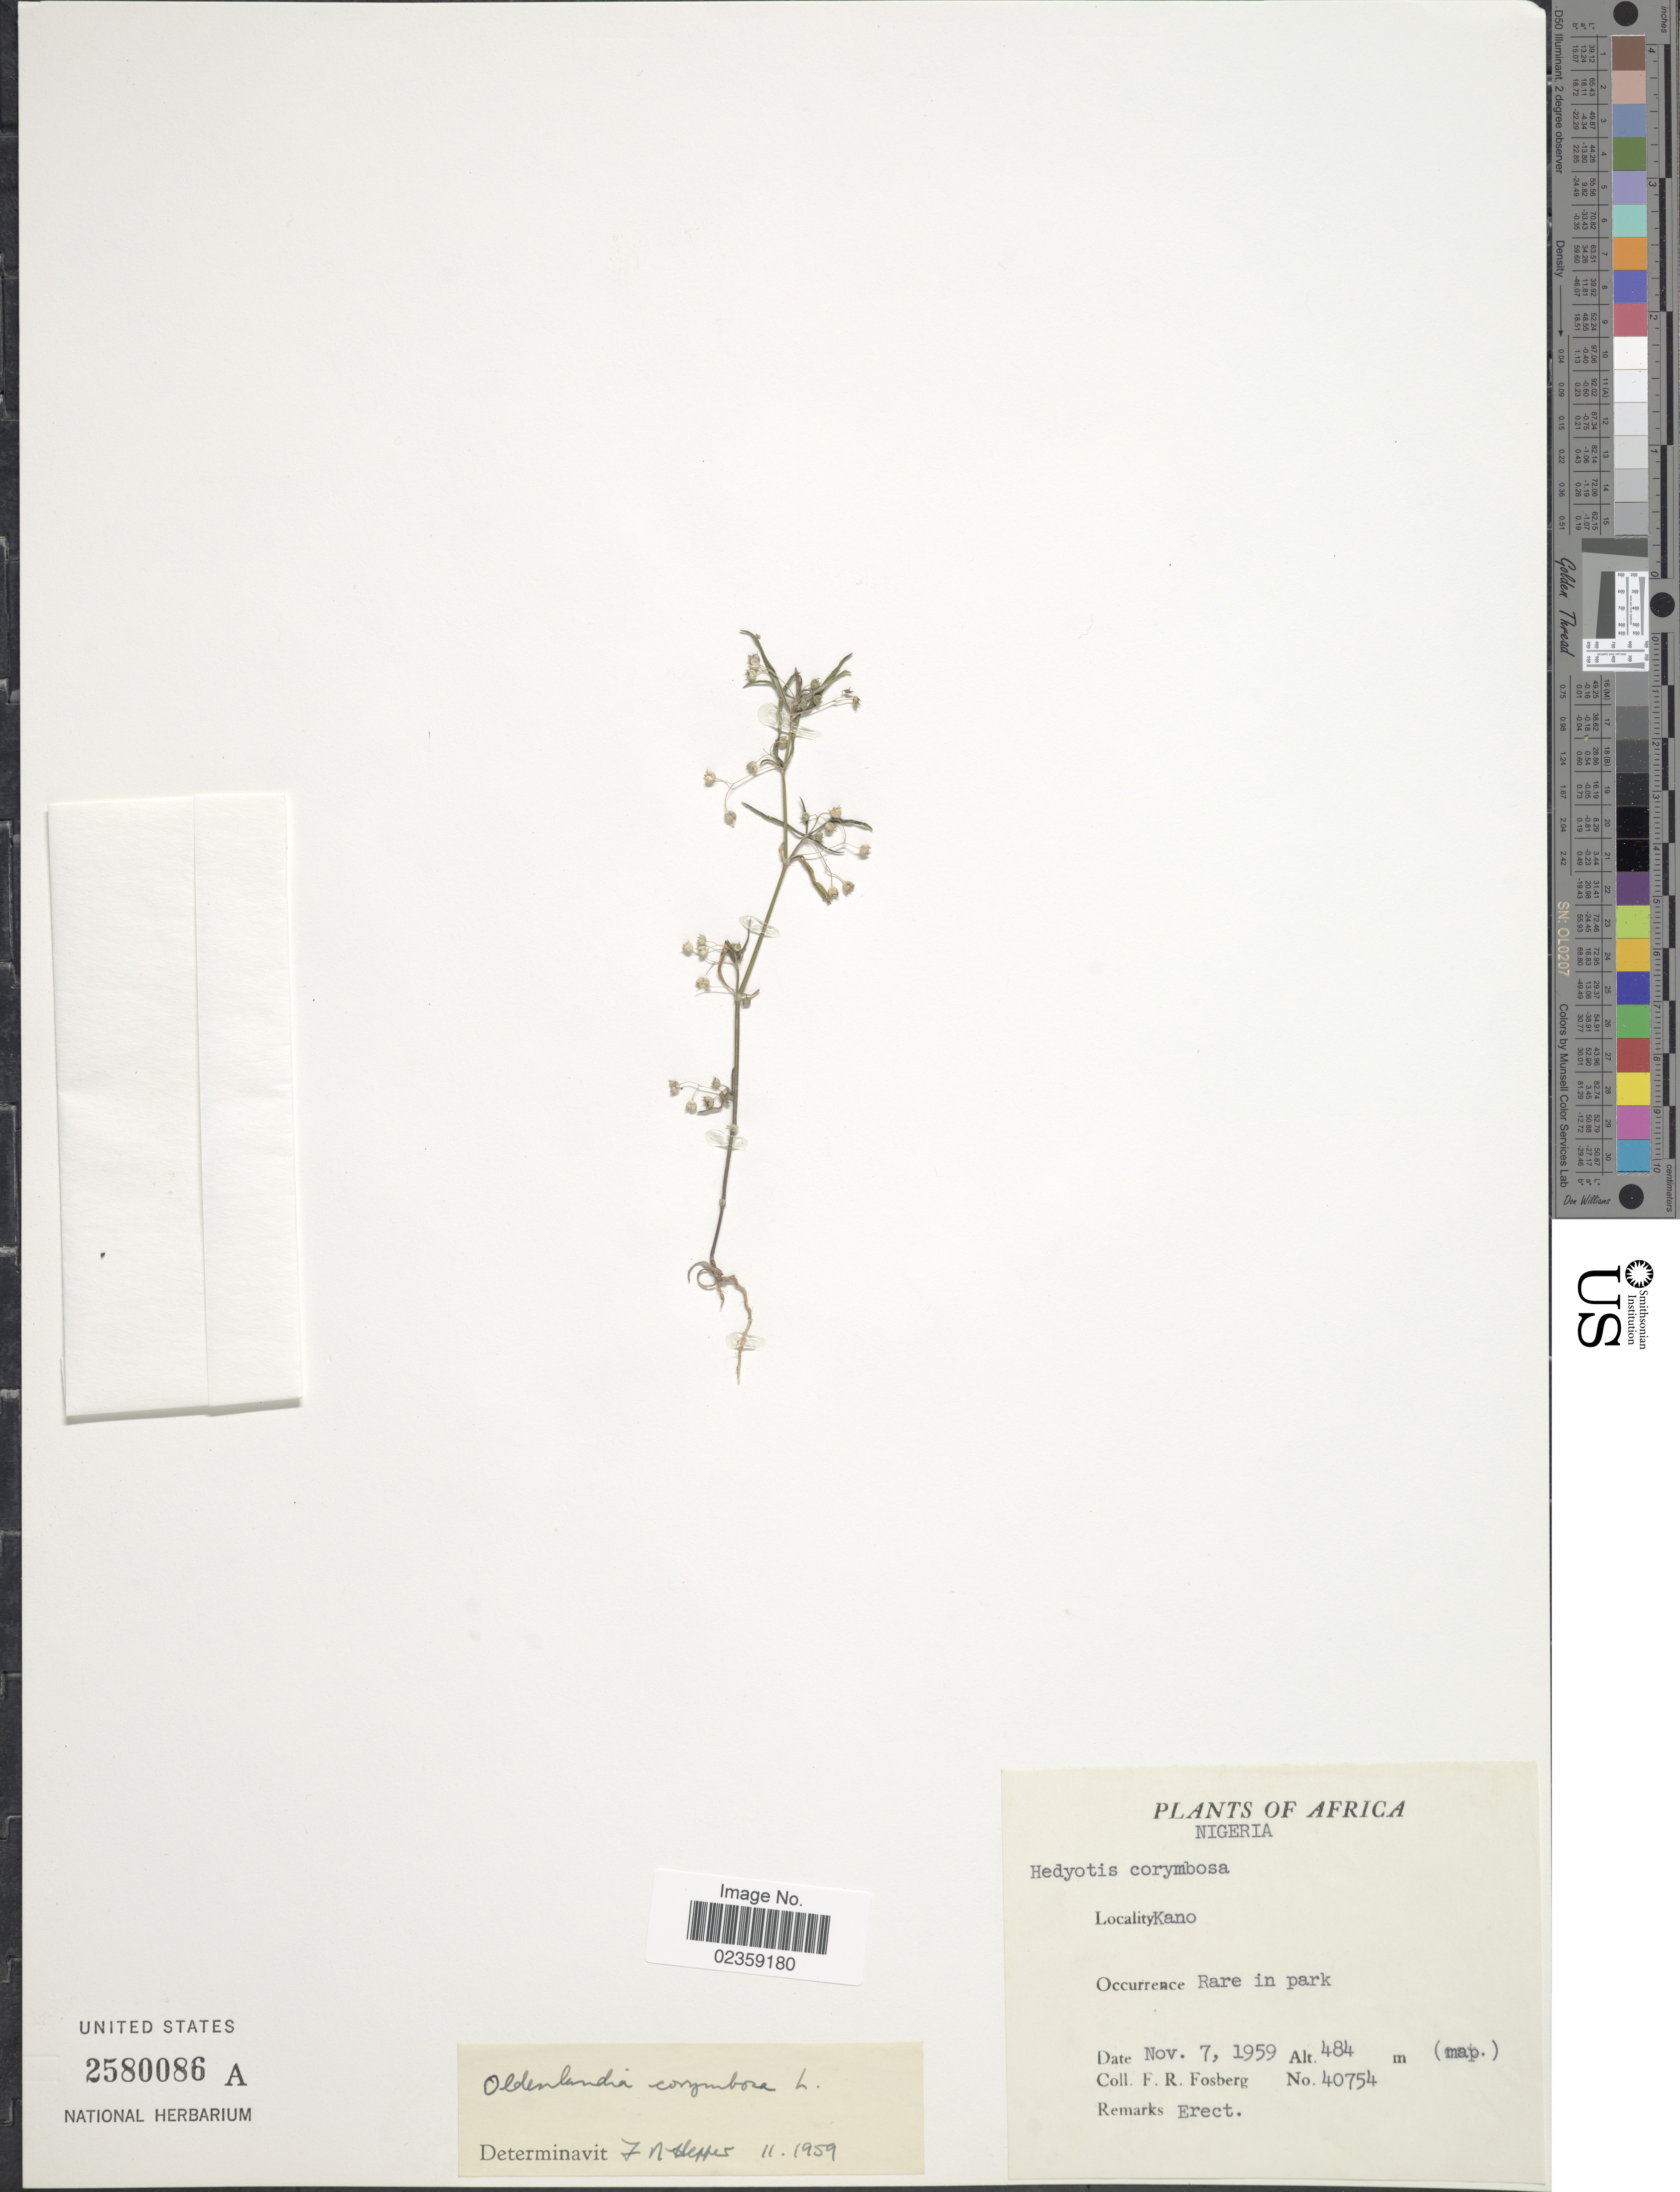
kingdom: Plantae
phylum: Tracheophyta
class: Magnoliopsida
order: Gentianales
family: Rubiaceae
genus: Oldenlandia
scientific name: Oldenlandia corymbosa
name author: L.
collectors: F. R. Fosberg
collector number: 40754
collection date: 1959-11-07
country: Nigeria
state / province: Kano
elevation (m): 484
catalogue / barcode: US 2580086A